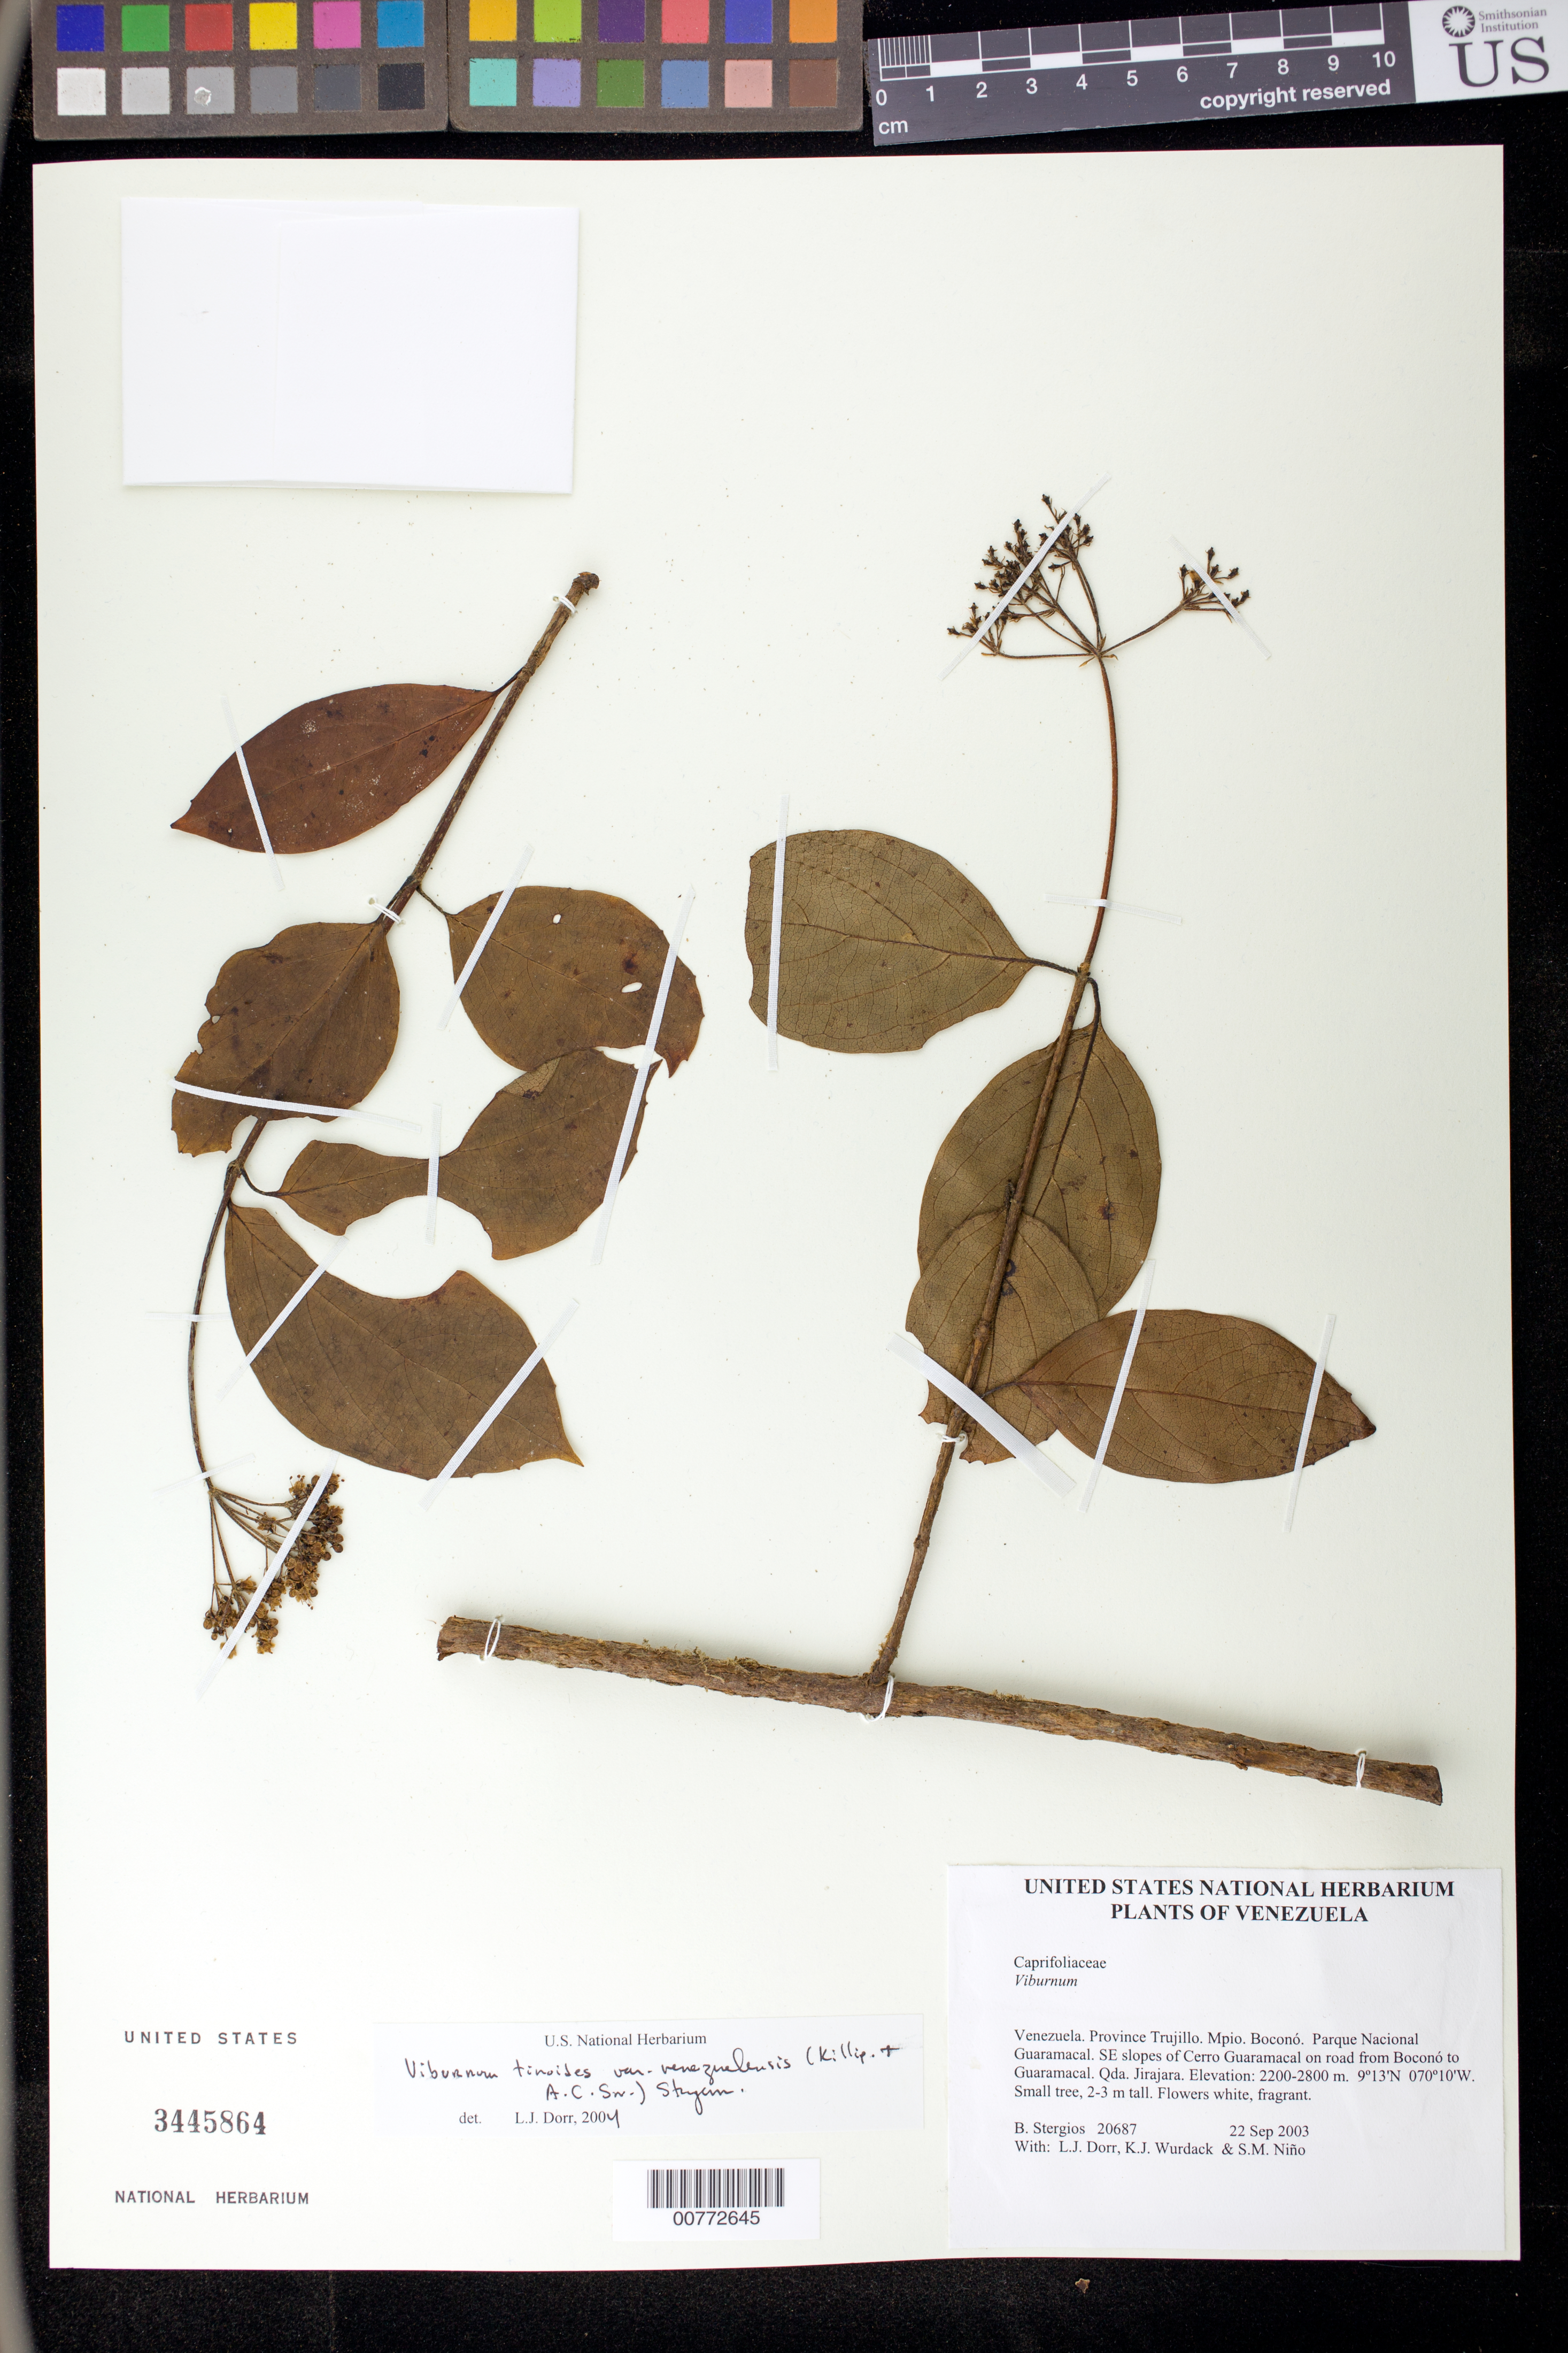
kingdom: Plantae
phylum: Tracheophyta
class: Magnoliopsida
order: Dipsacales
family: Viburnaceae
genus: Viburnum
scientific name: Viburnum tinoides var. venezuelense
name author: L. f.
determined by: Dorr, L. J., (BOT), Smithsonian Institution - National Museum of Natural History (UNITED STATES)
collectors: B. G. Stergios, L. J. Dorr, K. Wurdack & S. M. Niño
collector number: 20687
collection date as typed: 22 Sep 2003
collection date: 2003-09-22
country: Venezuela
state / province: Trujillo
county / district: Boconó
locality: Parque Nacional Guaramacal. SE slopes of Cerro Guaramacal on road from Boconó to Guaramacal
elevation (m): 2200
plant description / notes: PORT, US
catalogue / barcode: US 3445864